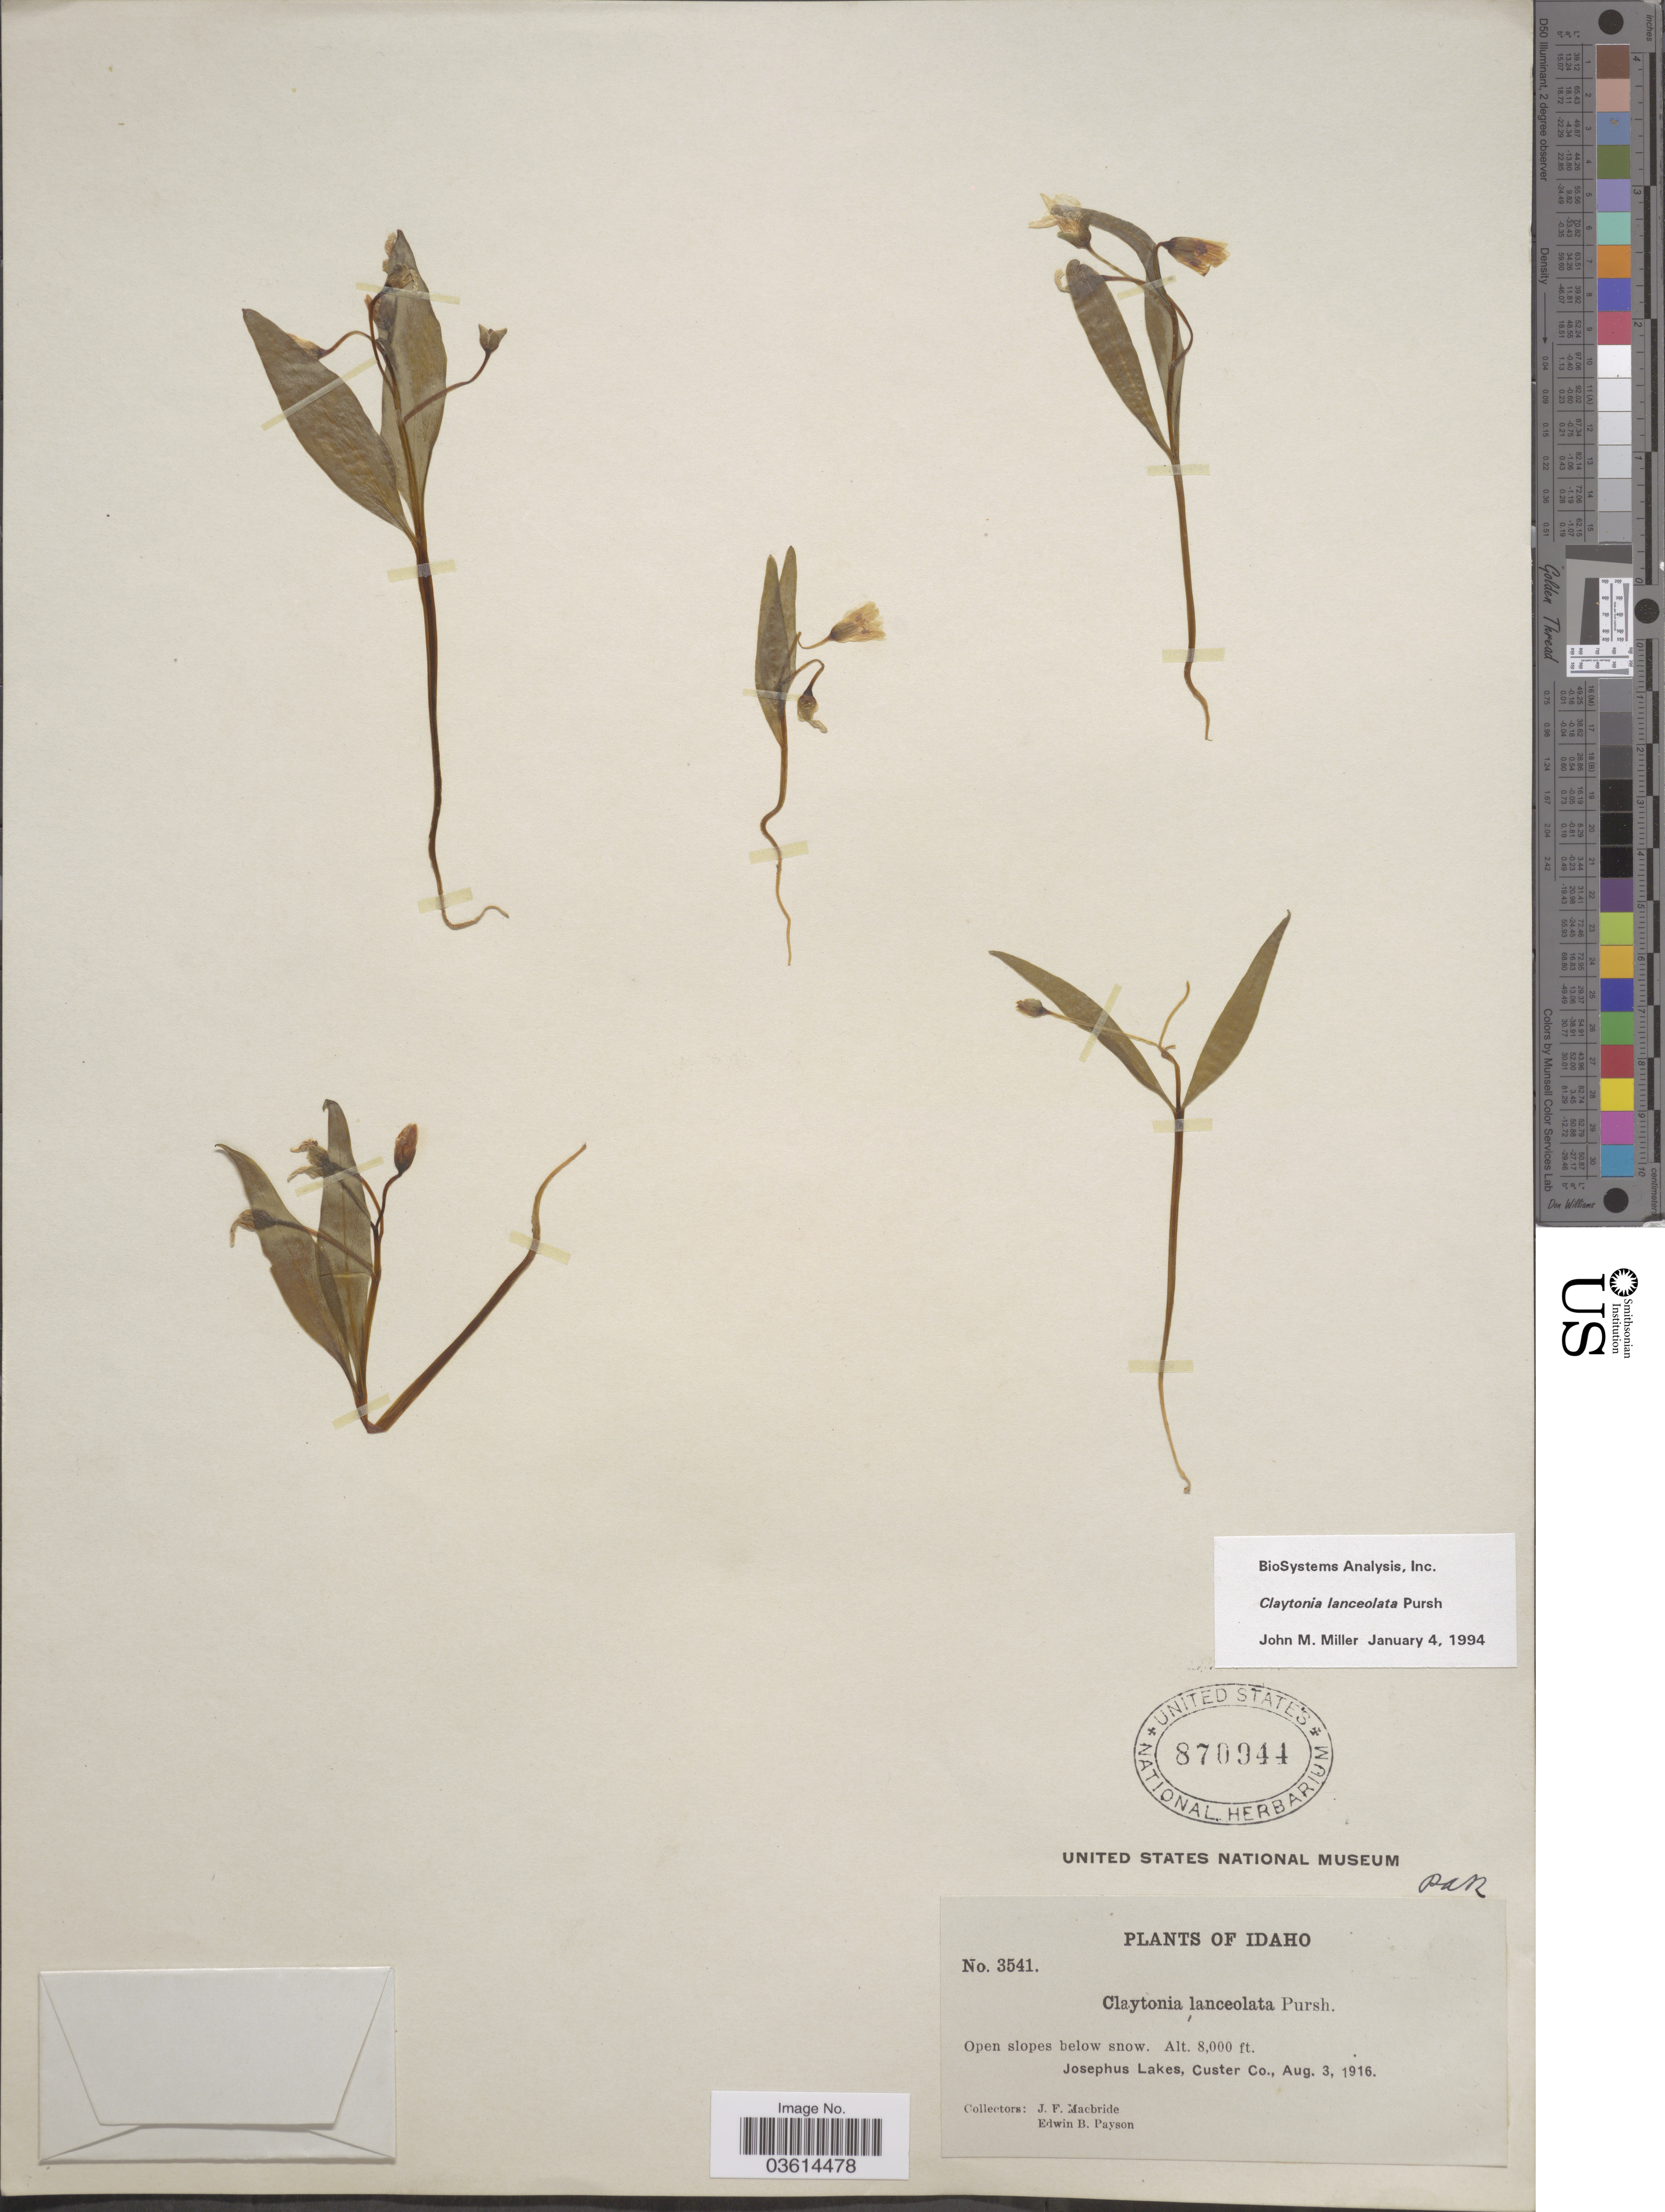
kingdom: Plantae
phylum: Tracheophyta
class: Magnoliopsida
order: Caryophyllales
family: Montiaceae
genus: Claytonia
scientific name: Claytonia lanceolata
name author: Pursh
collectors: J. F. Macbride & E. B. Payson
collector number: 3541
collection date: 1916-08-03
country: United States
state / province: Idaho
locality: Josephus Lakes, Custer Co.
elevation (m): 2438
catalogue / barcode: US 870944